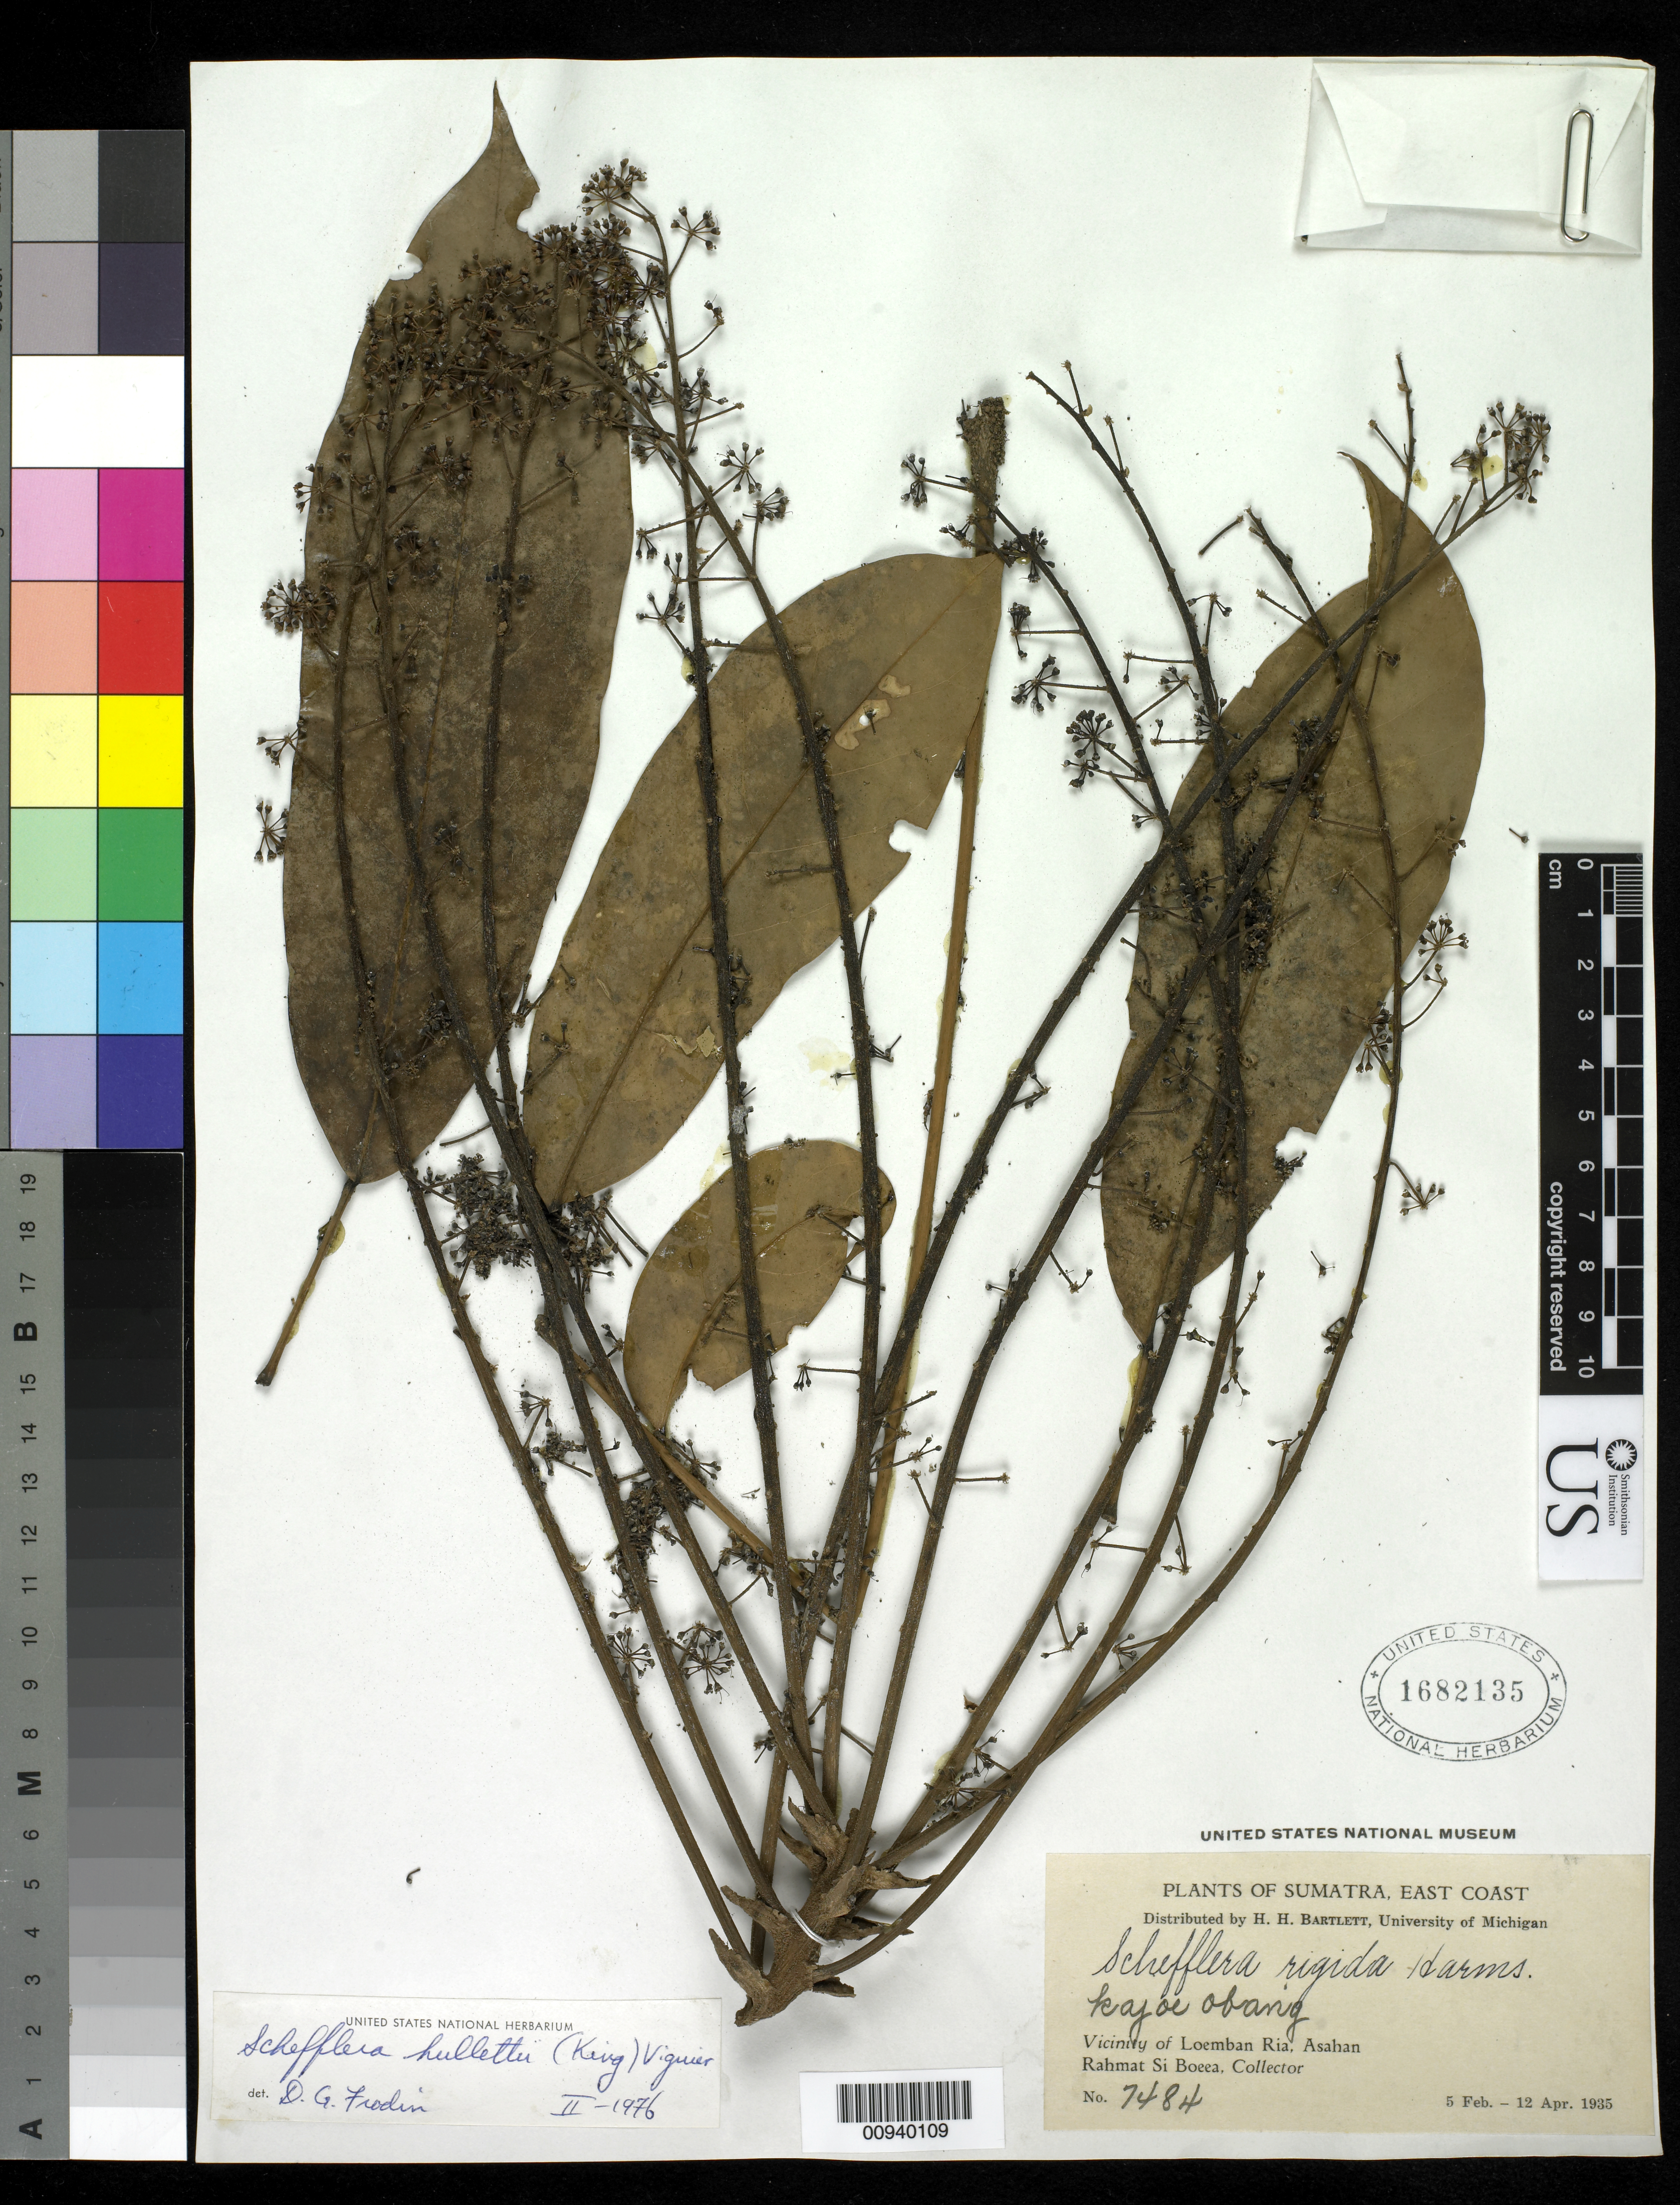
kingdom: Plantae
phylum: Tracheophyta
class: Magnoliopsida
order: Apiales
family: Araliaceae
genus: Heptapleurum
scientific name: Heptapleurum hullettii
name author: King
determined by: Wagner, W. L., (BOT), Smithsonian Institution - National Museum of Natural History (UNITED STATES)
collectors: Rahmat Si Boeea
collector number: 7484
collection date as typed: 05 Feb 1935 to 12 Apr 1935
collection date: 1935-02-05/1935-04-12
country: Indonesia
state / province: Sumatra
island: Sumatra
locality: Vicinity of Loemban Ria, Asahan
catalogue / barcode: US 1682135